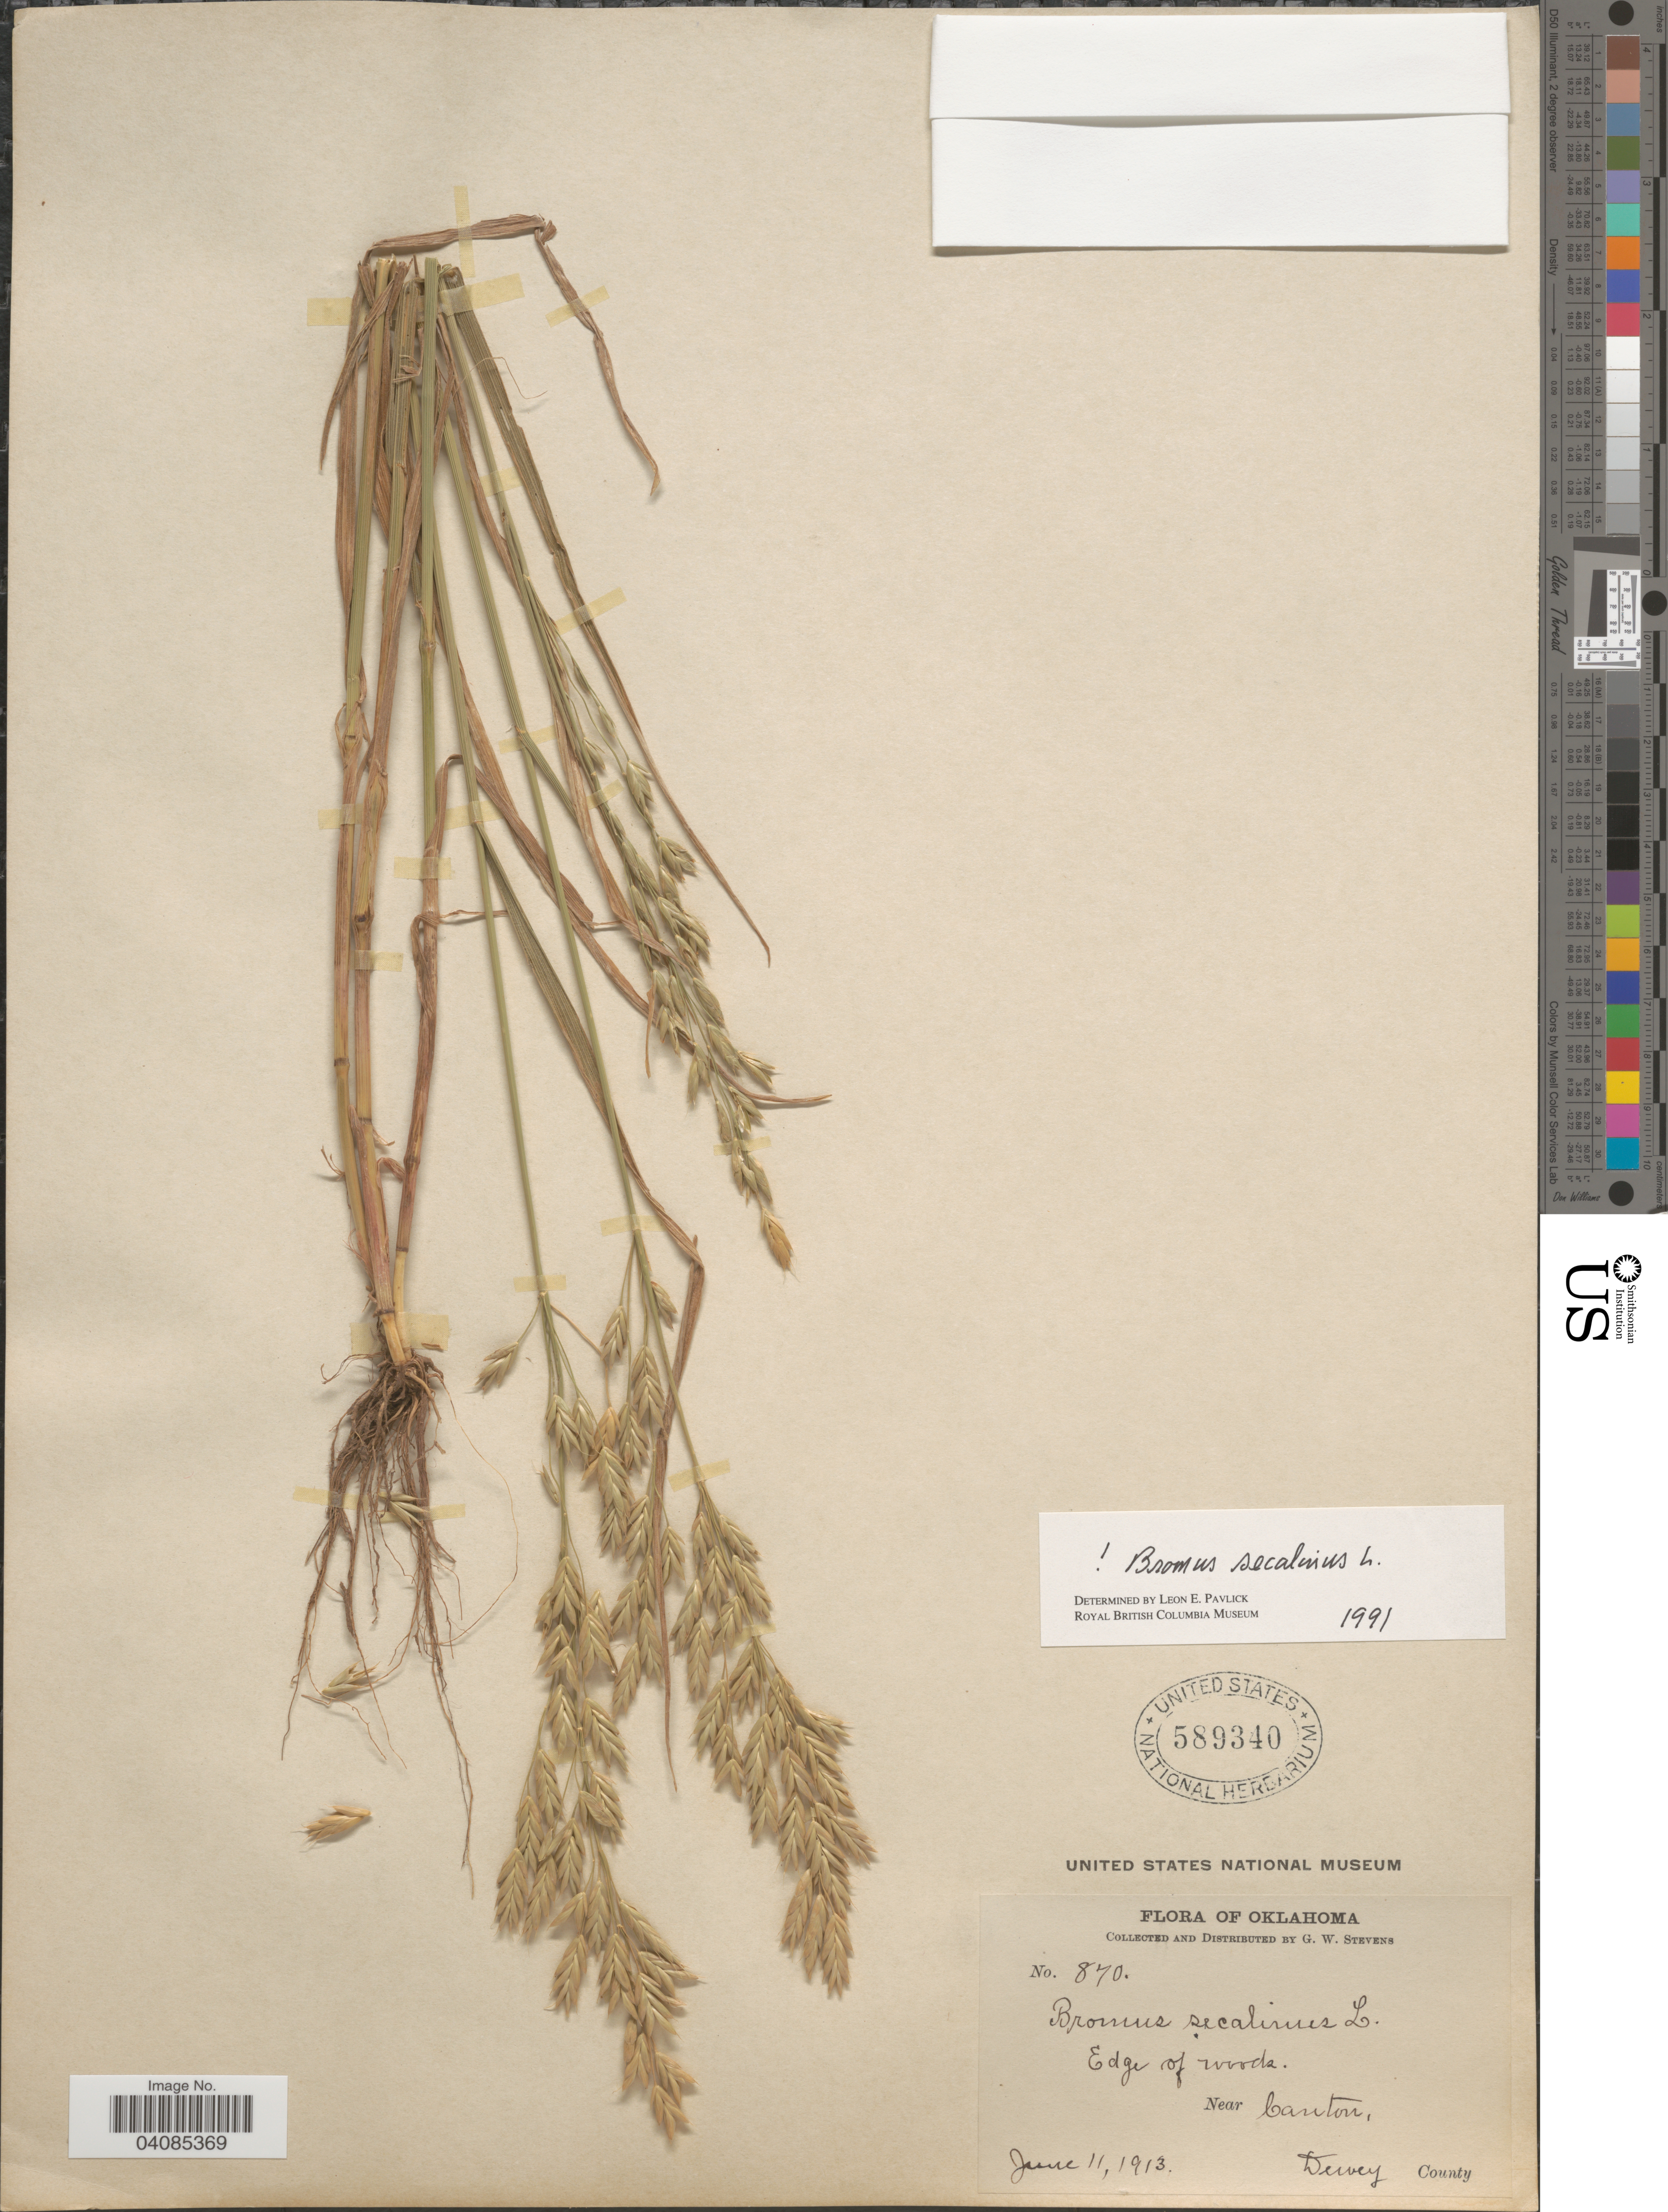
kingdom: Plantae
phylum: Tracheophyta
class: Liliopsida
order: Poales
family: Poaceae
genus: Bromus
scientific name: Bromus secalinus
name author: L.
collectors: G. W. Stevens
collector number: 870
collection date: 1913-06-11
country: United States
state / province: Oklahoma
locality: Edge of woods. Near Canton, Dewey County.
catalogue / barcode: US 589340